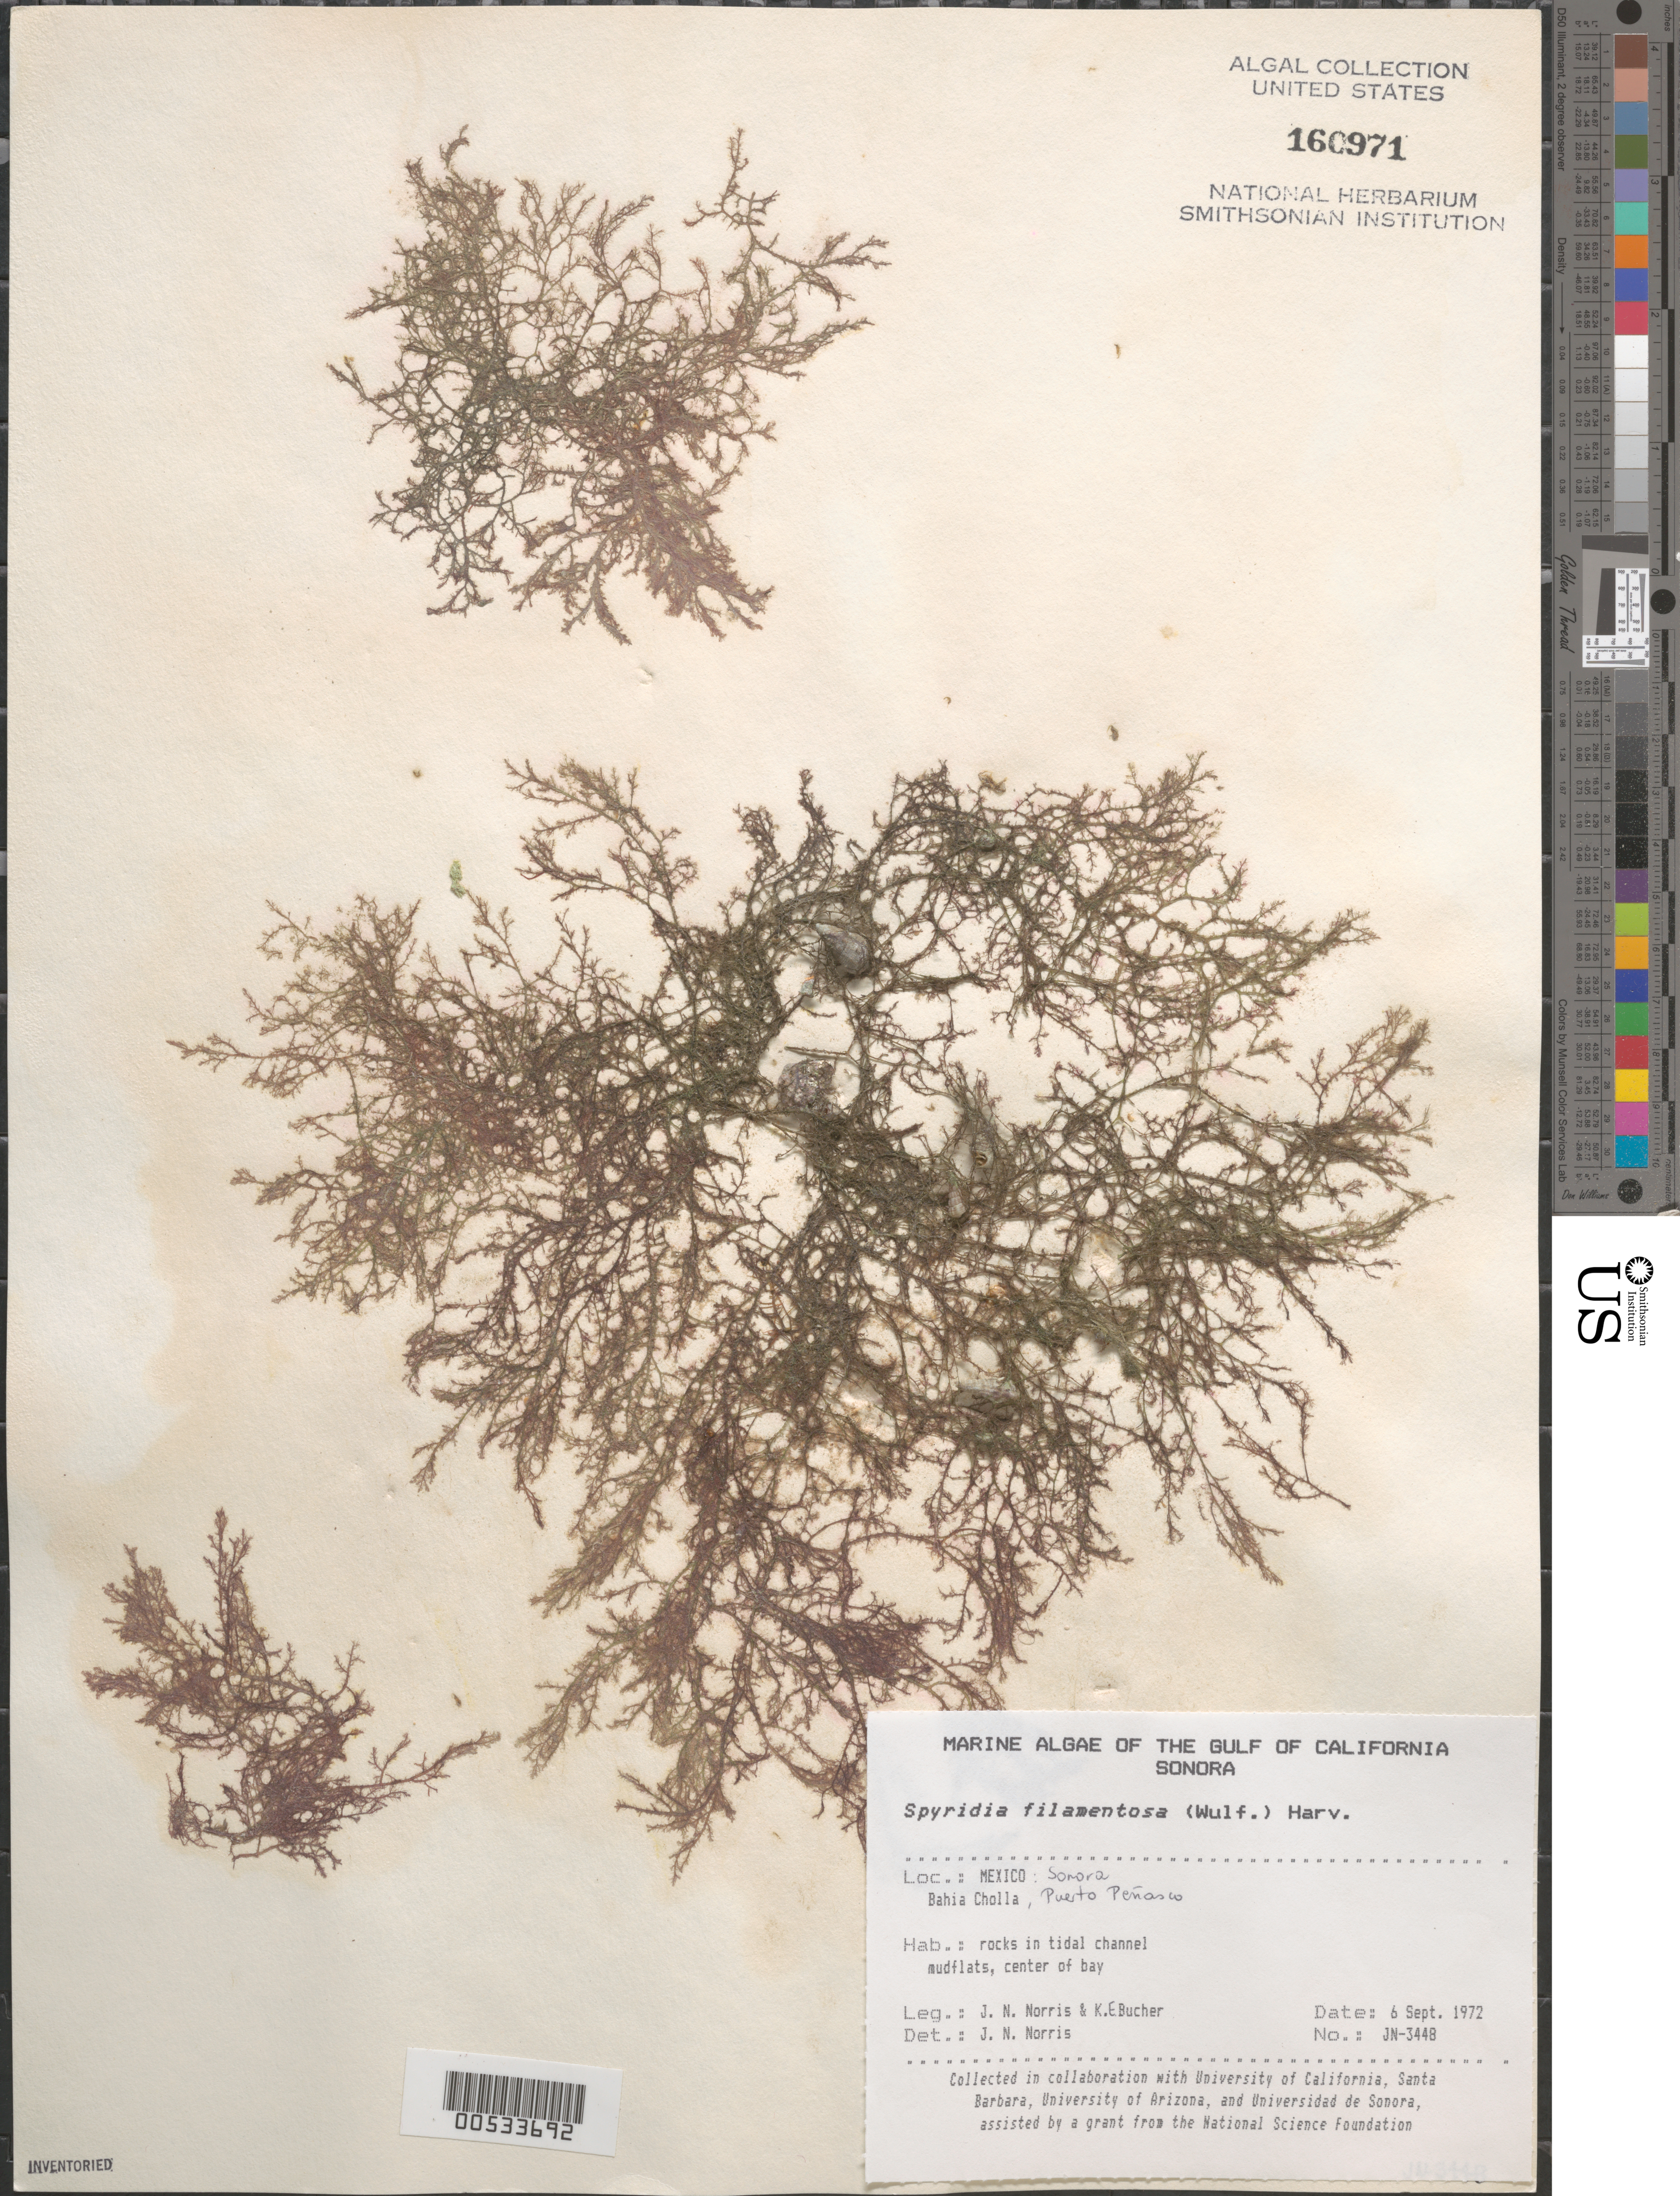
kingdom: Plantae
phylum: Rhodophyta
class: Florideophyceae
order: Ceramiales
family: Spyridiaceae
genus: Spyridia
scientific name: Spyridia filamentosa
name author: (Wulfen) Harv.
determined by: Norris, James N.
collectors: J. N. Norris & K. E. Bucher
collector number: JN-3448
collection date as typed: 06 Sep 1972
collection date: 1972-09-06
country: Mexico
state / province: Sonora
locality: Bahia Cholla, Puerto Penasco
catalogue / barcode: US 160971